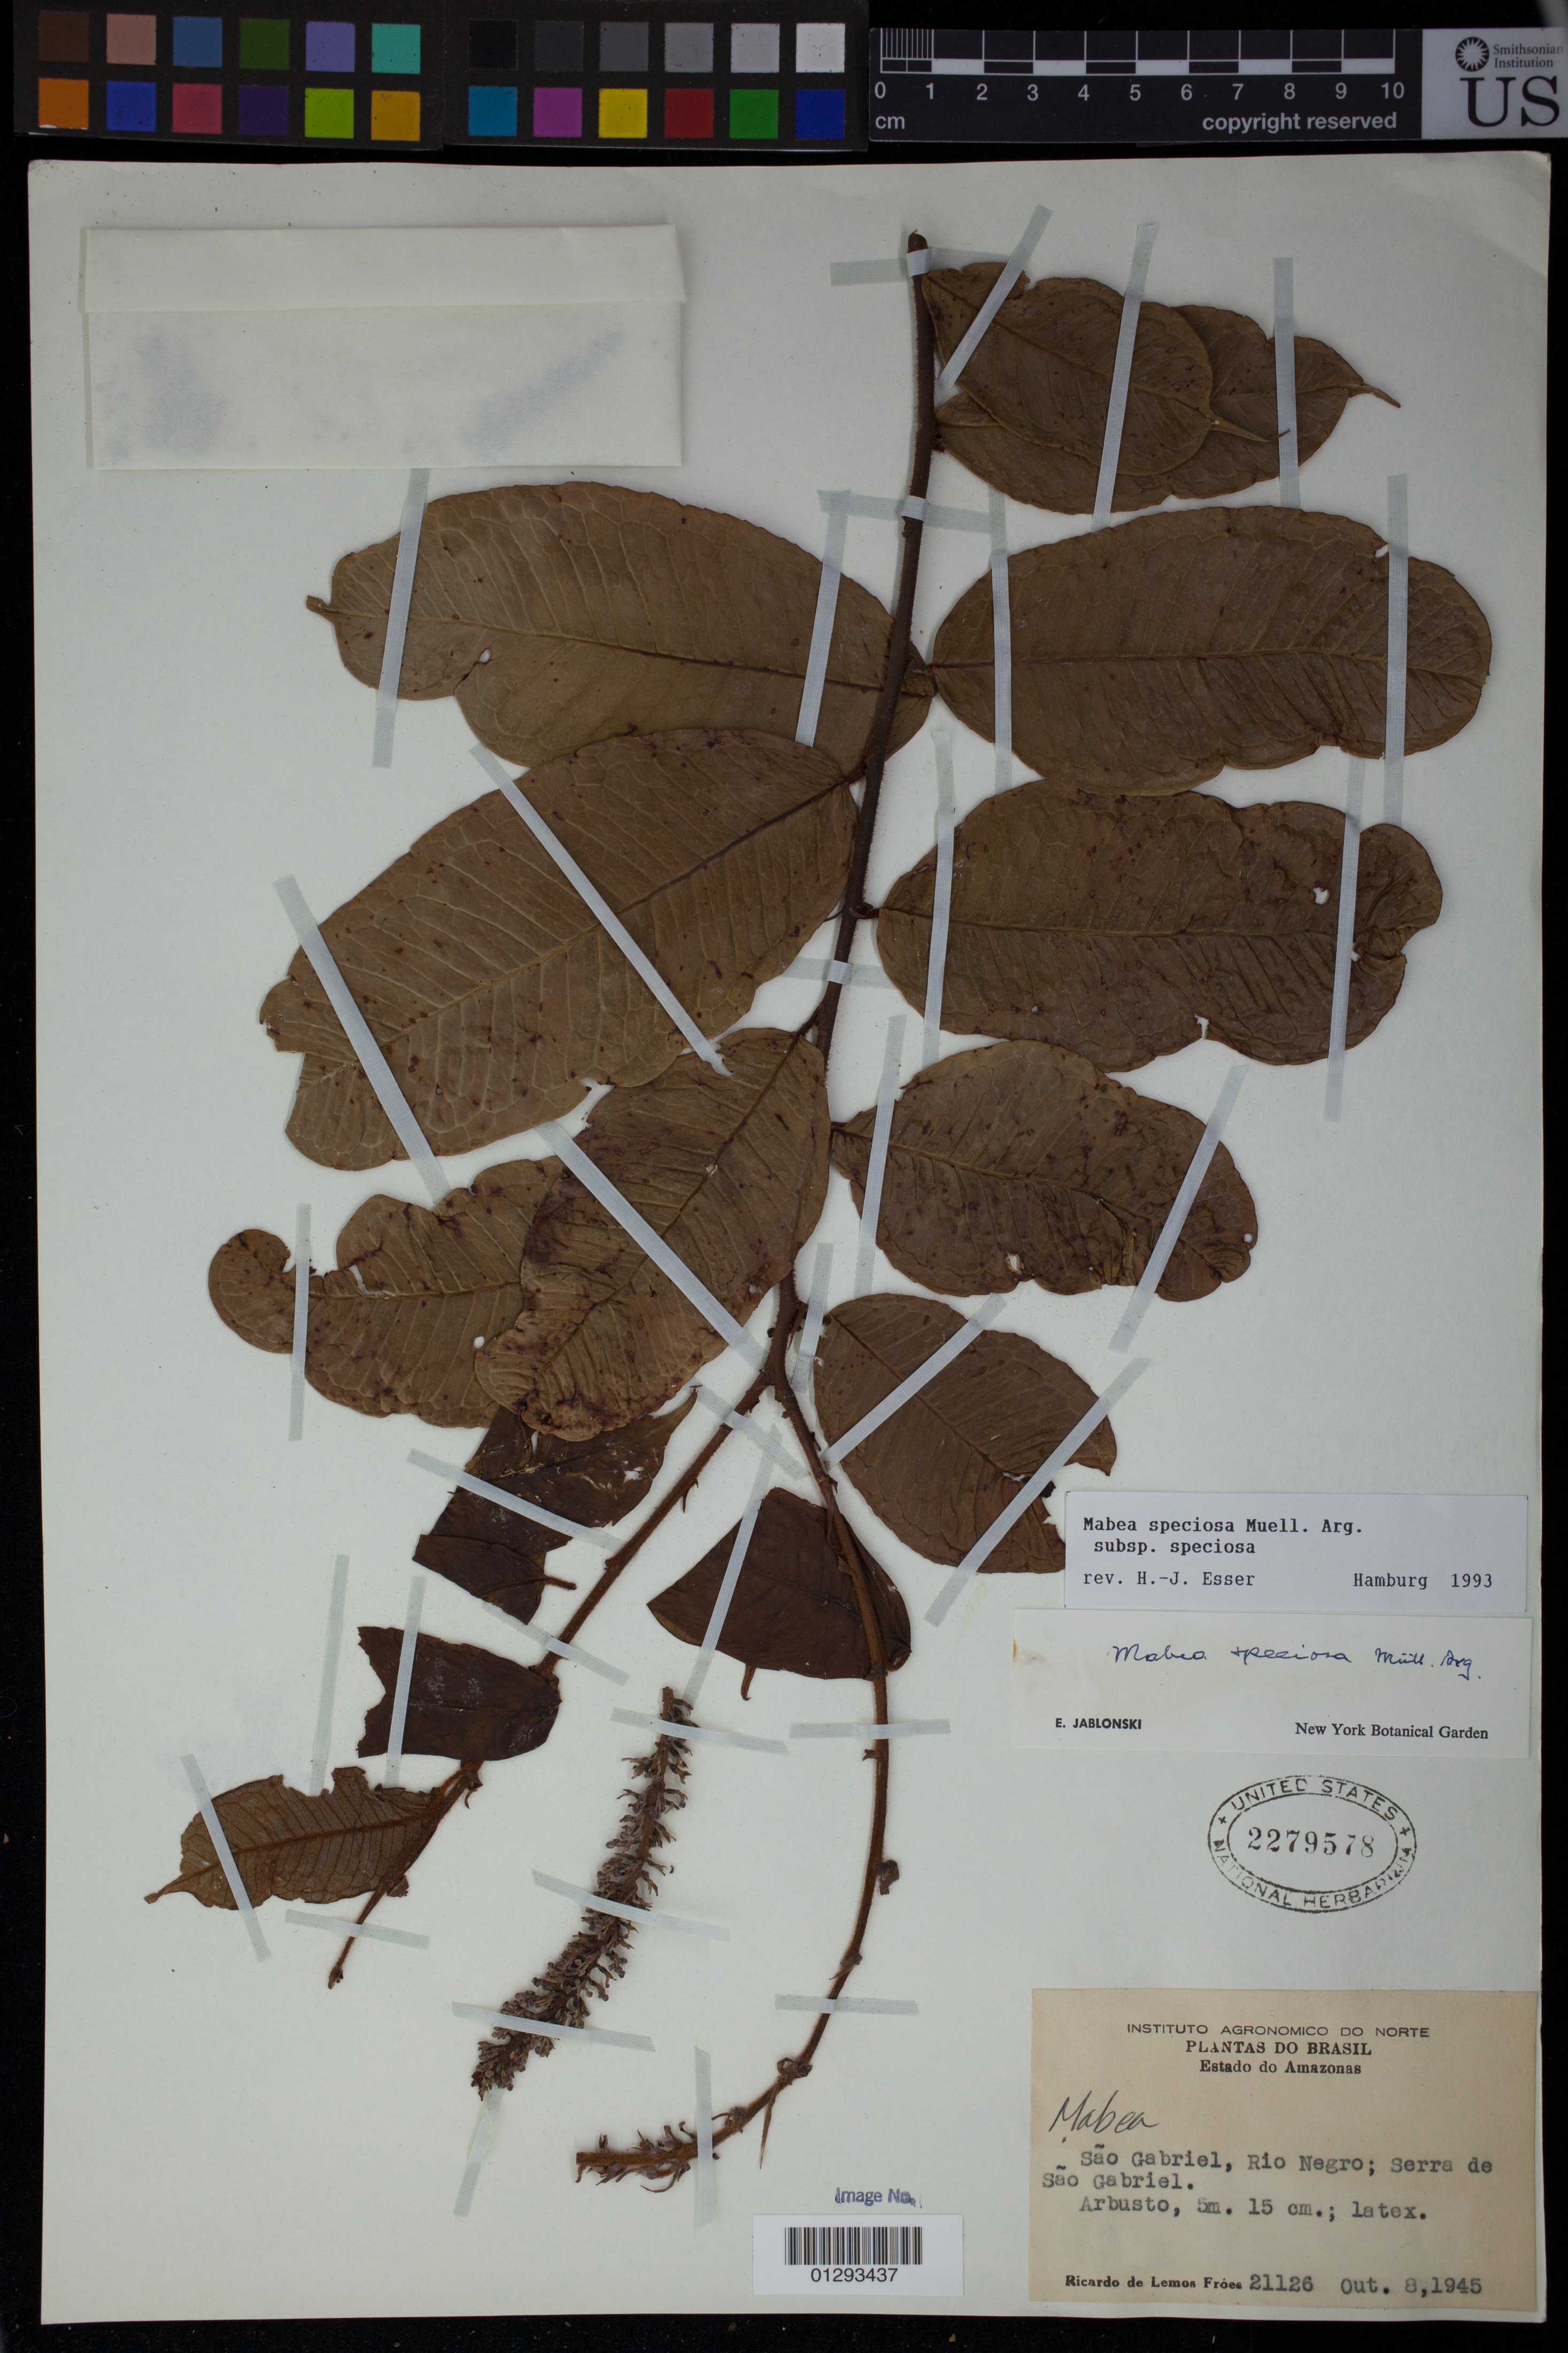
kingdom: Plantae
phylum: Tracheophyta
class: Magnoliopsida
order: Malpighiales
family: Euphorbiaceae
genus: Mabea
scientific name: Mabea speciosa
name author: Müll. Arg.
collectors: R. L. Fróes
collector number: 21126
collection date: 1945-08-08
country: Brazil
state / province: Amazonas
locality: Sao Gabriel, Rio Negro; Serra de Sao Gabriel.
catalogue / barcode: US 2279578